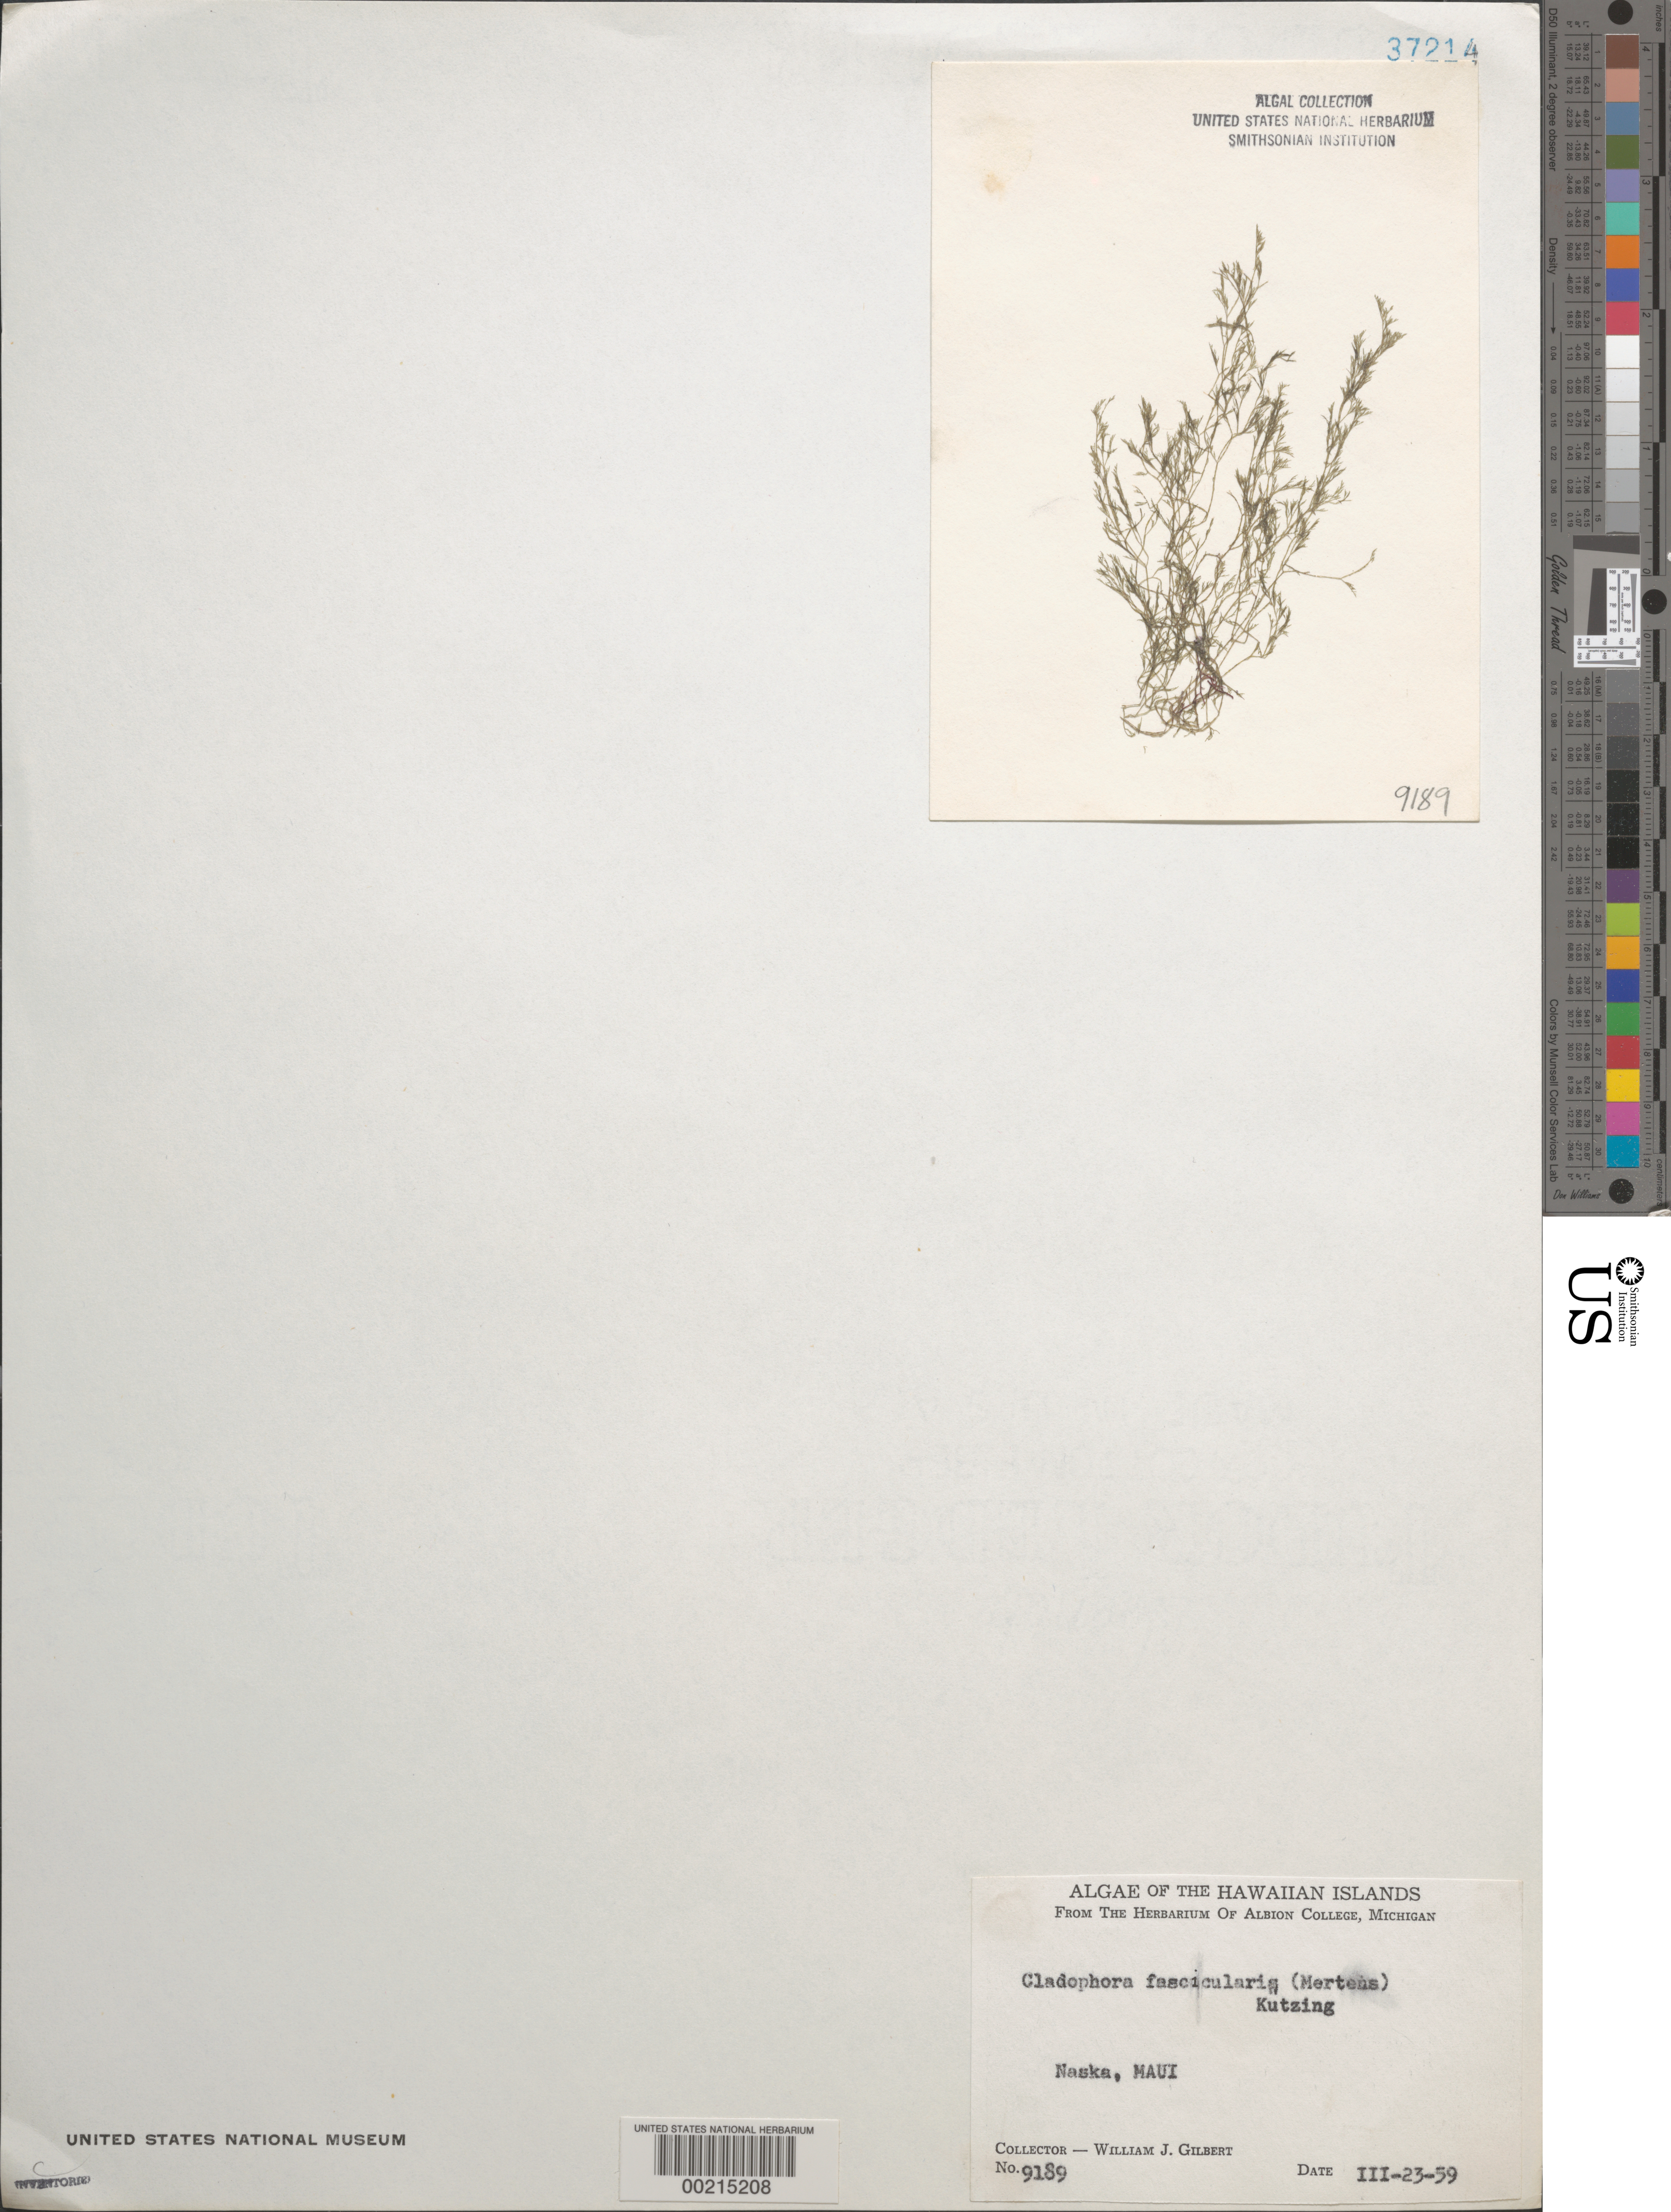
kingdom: Plantae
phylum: Chlorophyta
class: Ulvophyceae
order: Bryopsidales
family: Caulerpaceae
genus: Caulerpa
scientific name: Caulerpa chemnitzia var. vanbossae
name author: (Setch. & N.L. Gardner) Fern.-Garcia & Riosm.-Rod.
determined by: Algae name updating Project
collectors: W. J. Gilbert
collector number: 9189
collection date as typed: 23 Mar 1959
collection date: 1959-03-23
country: United States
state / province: Hawaii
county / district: Maui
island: Maui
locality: NASKA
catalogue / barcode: US 37214